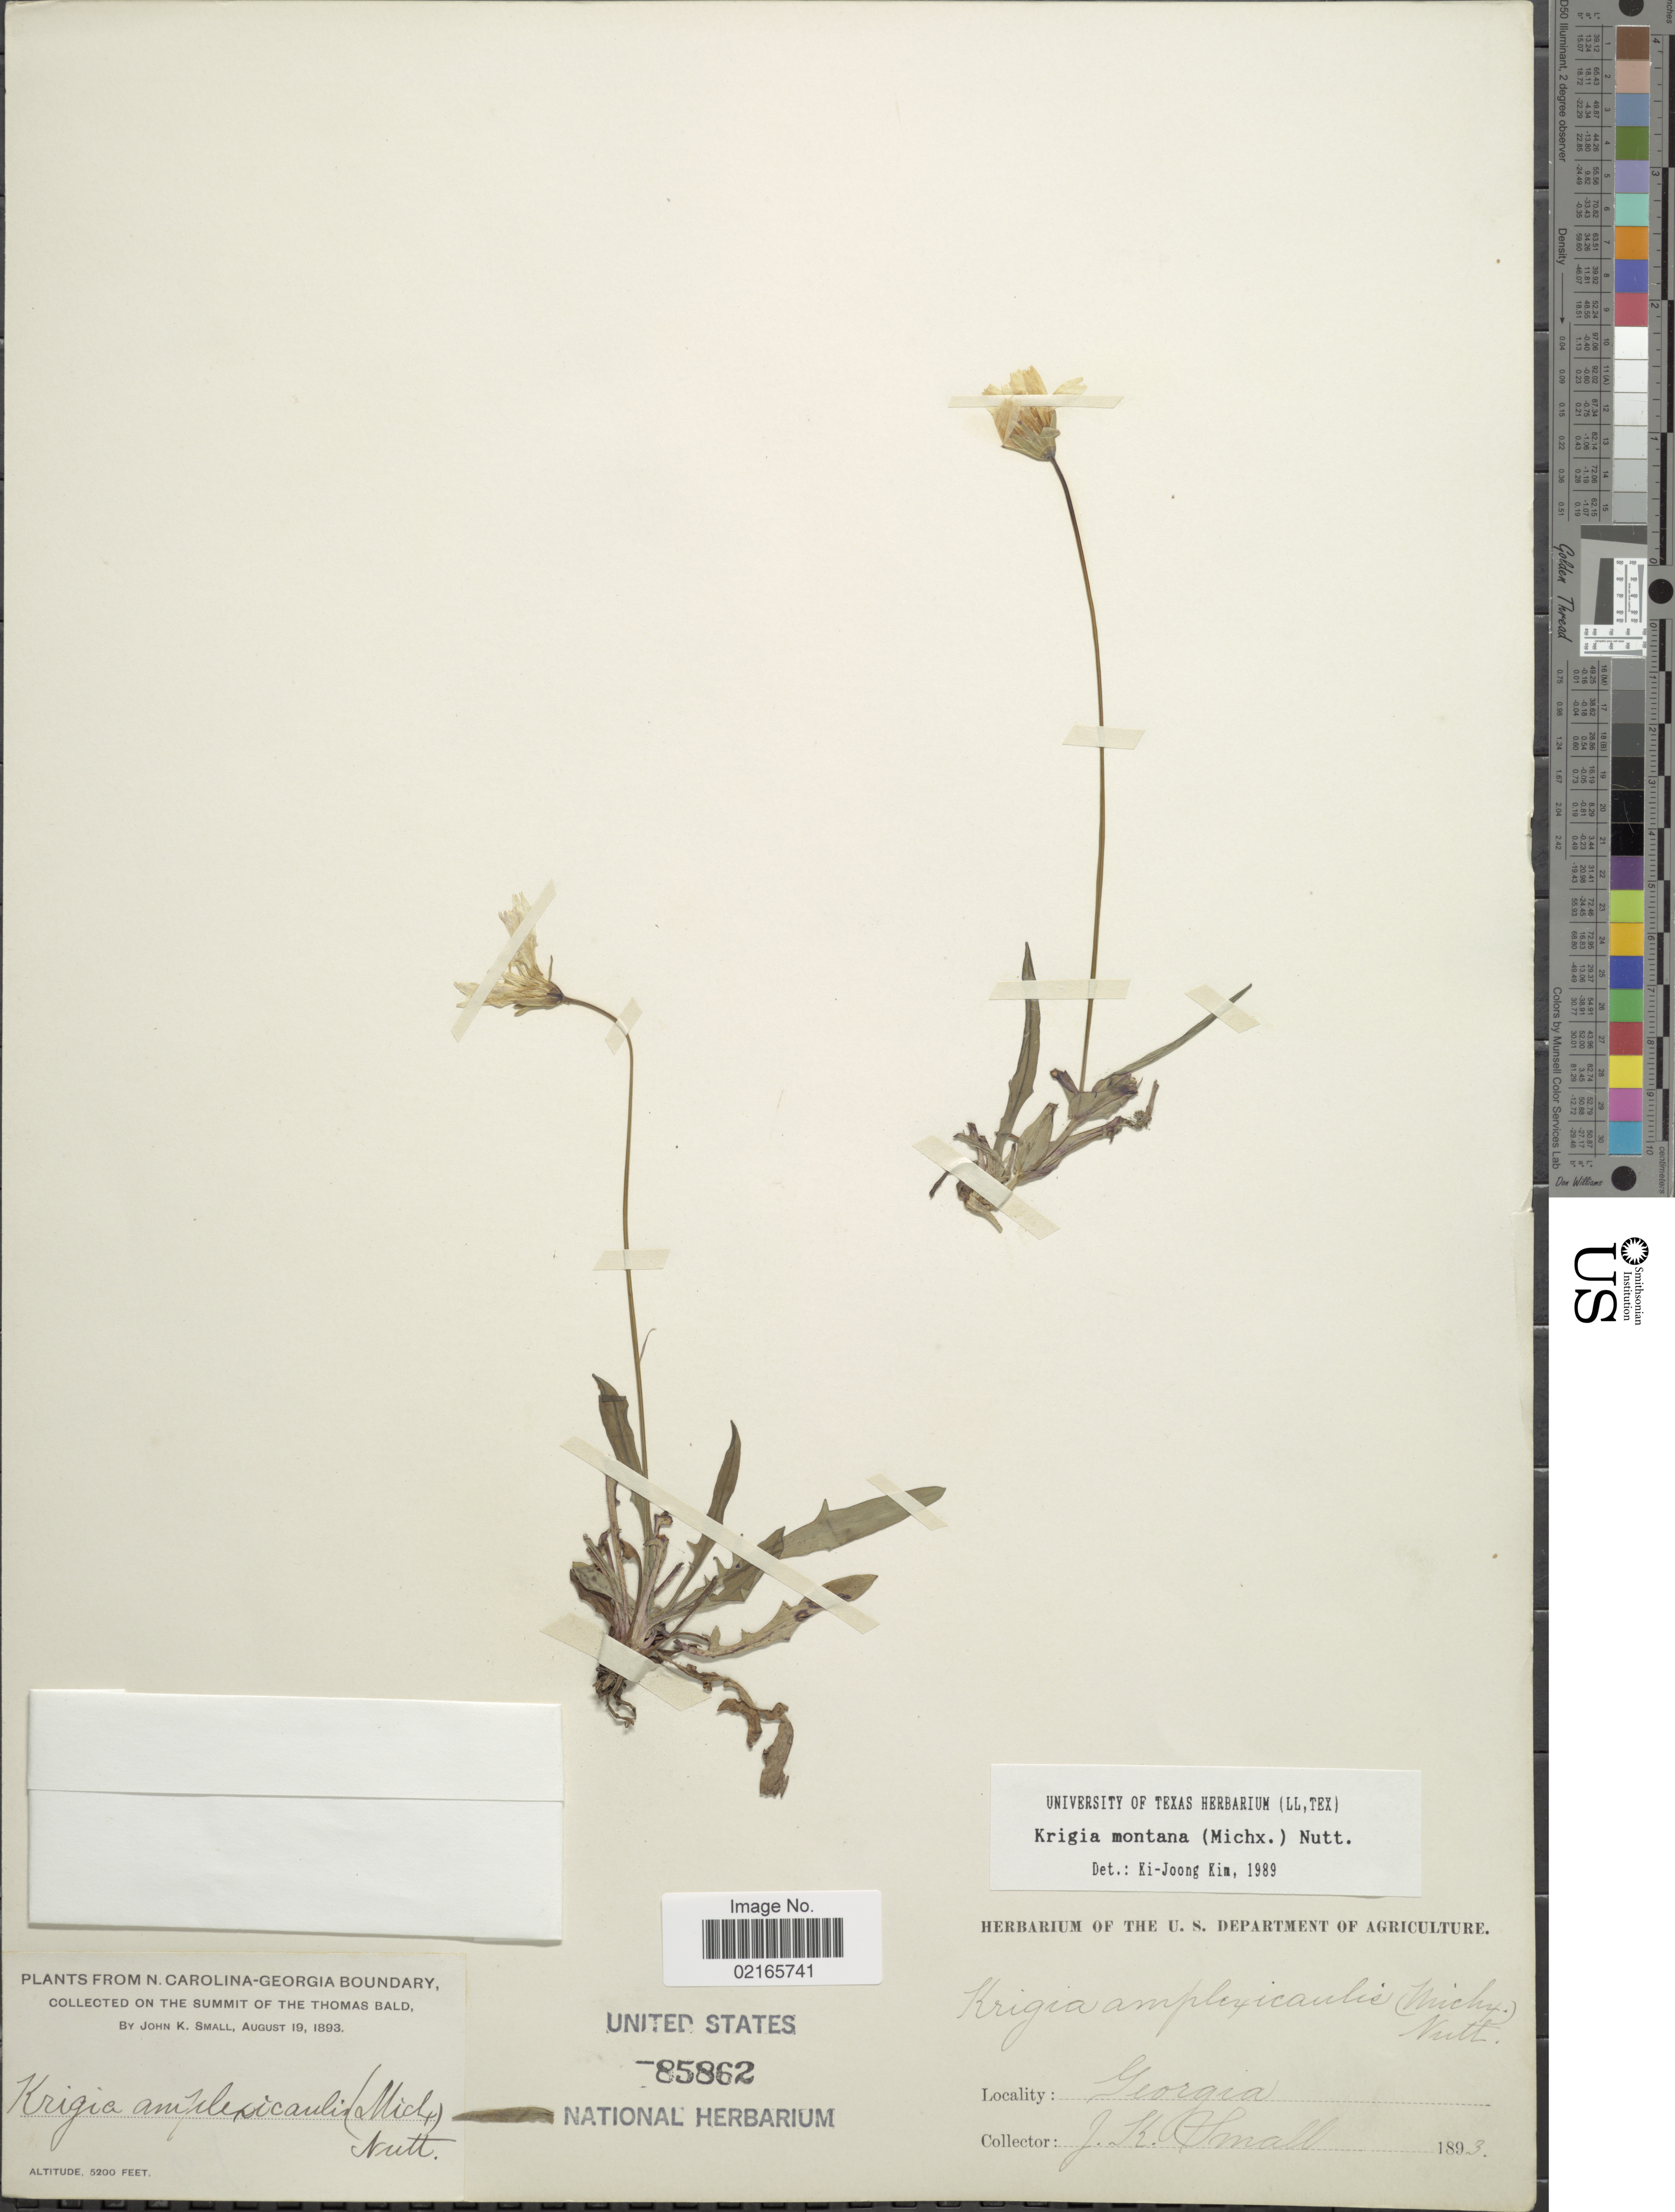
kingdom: Plantae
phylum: Tracheophyta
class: Magnoliopsida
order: Asterales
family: Asteraceae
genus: Krigia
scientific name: Krigia montana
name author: Nutt.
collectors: J. K. Small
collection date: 1893-09-19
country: United States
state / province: Georgia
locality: N.Carolina-Georgia Boundary, on the summit of the Thomas Bald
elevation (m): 1585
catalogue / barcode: US 85862